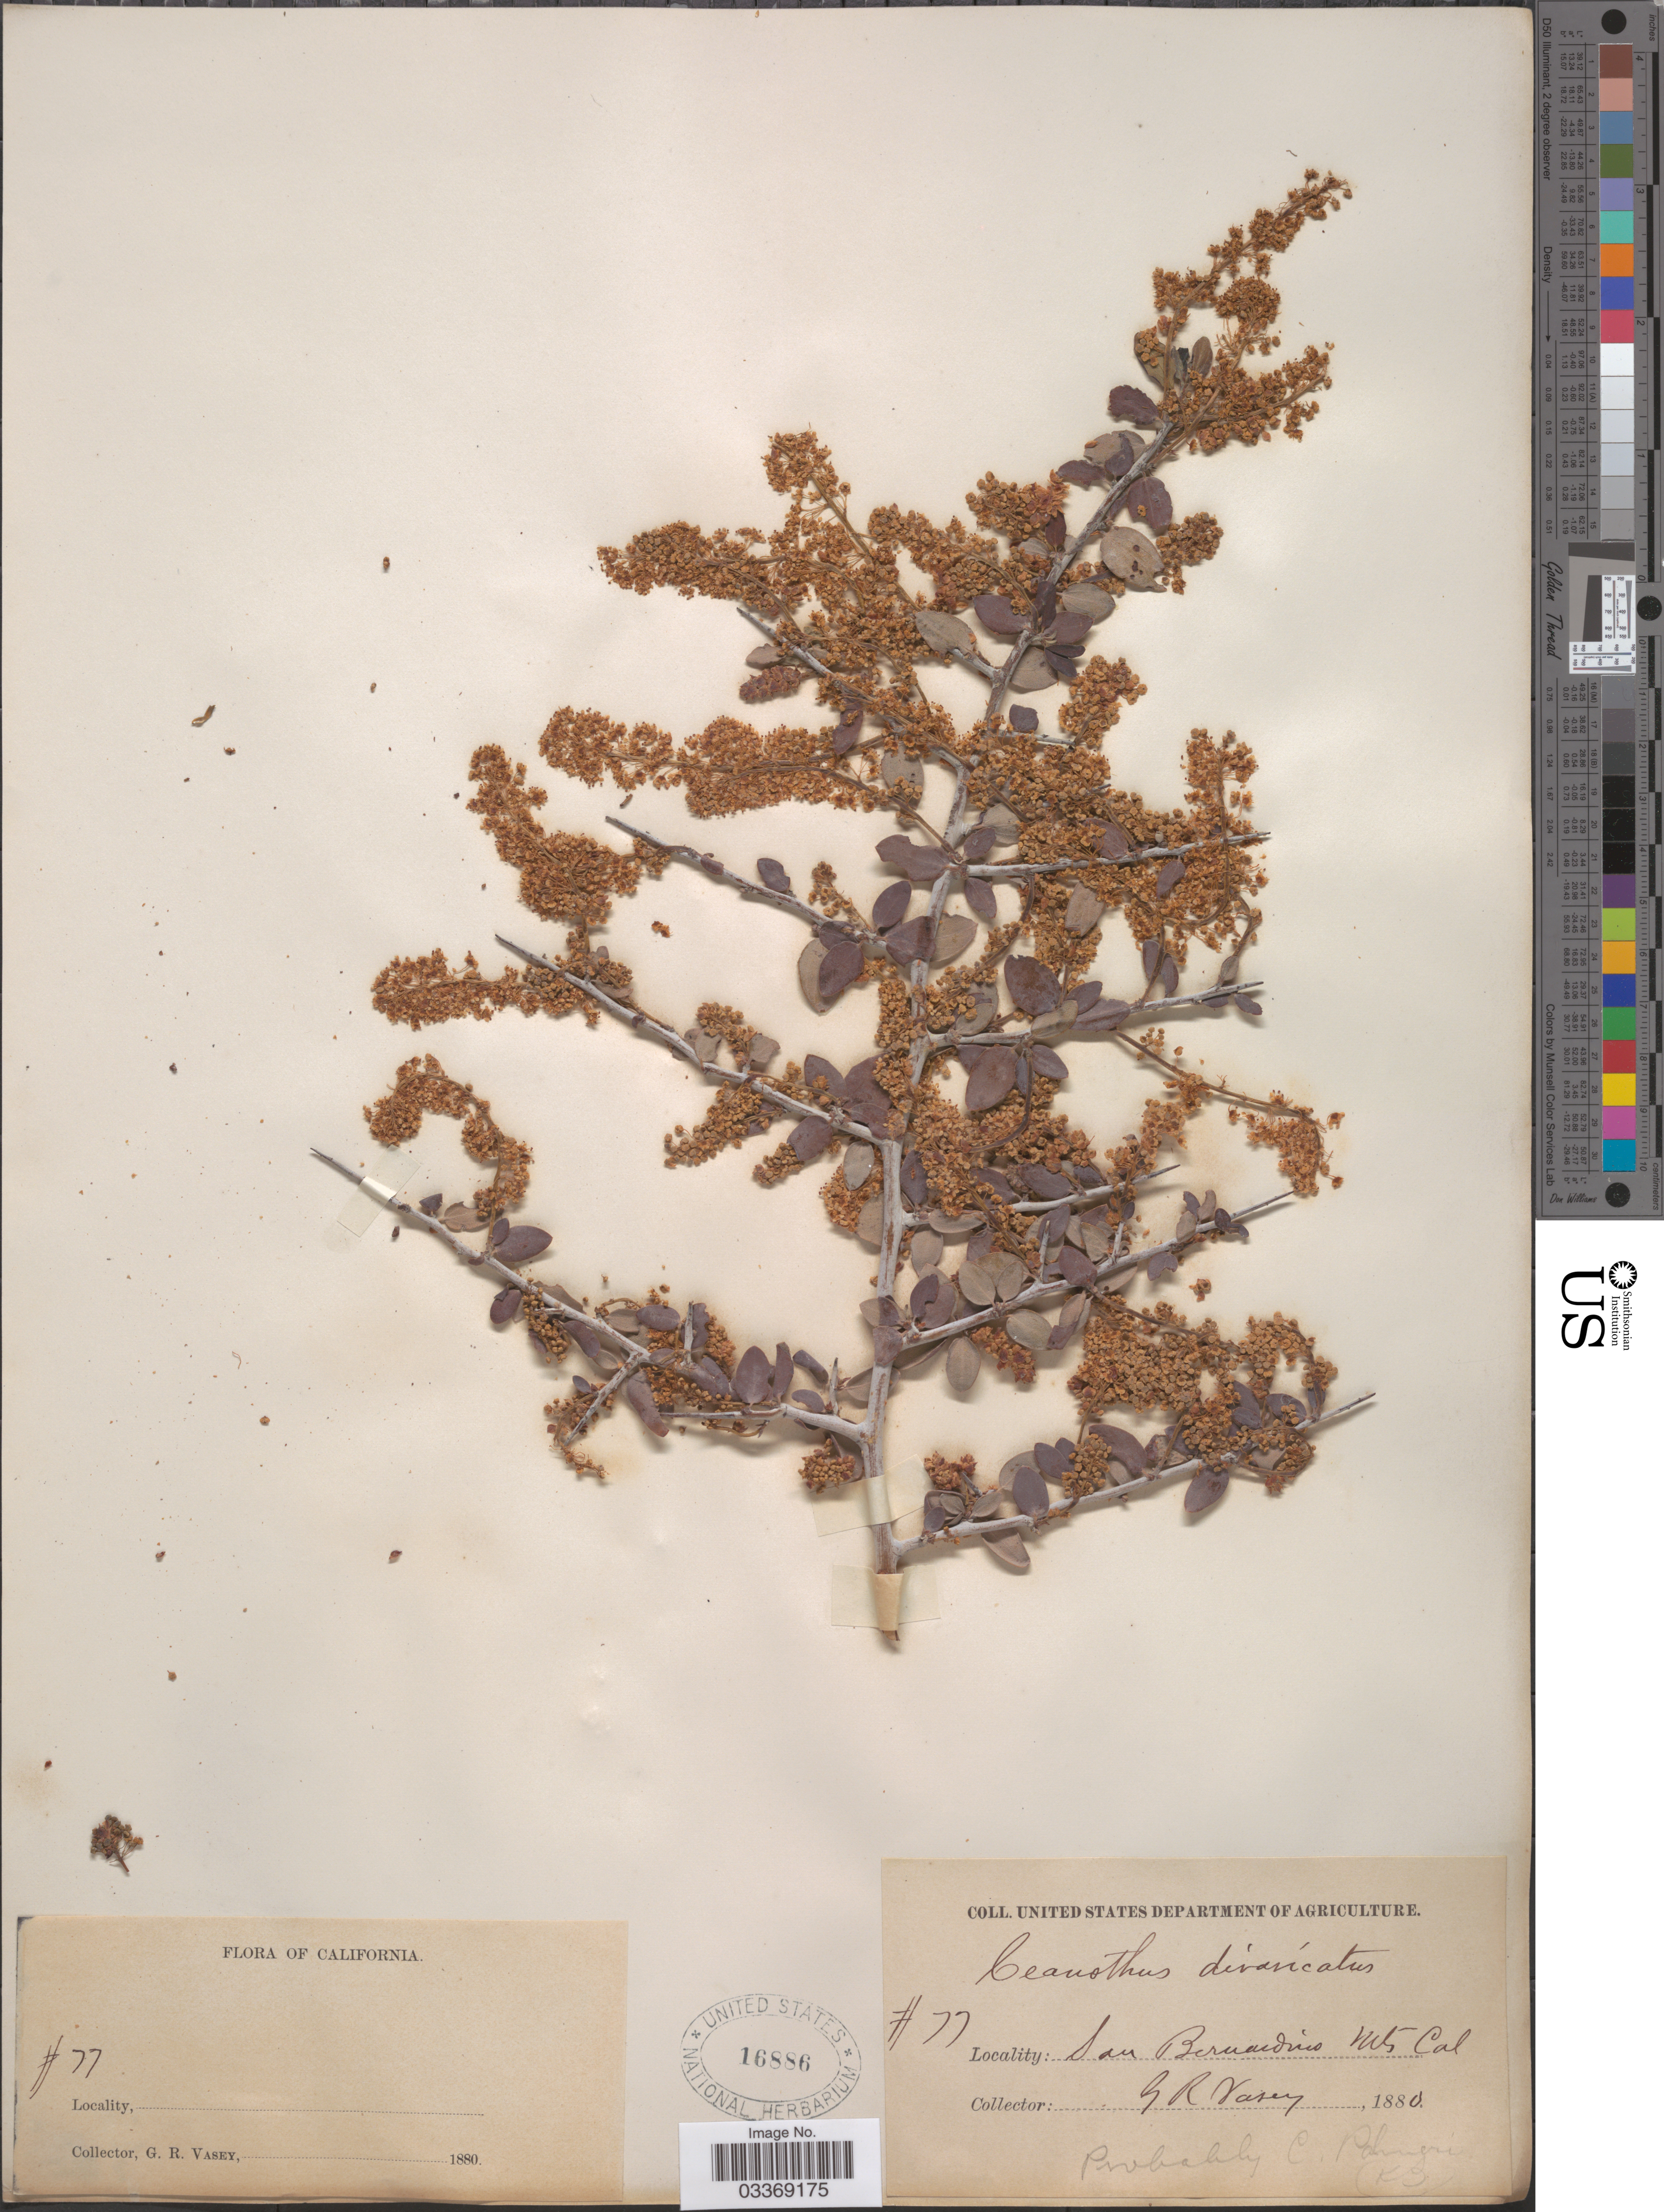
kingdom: Plantae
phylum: Tracheophyta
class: Magnoliopsida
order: Rosales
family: Rhamnaceae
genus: Ceanothus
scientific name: Ceanothus divaricatus var. eglandulosus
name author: Torr.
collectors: G. R. Vasey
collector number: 77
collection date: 1880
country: United States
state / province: California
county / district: San Bernardino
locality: San Bernardino Mts.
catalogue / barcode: US 16886